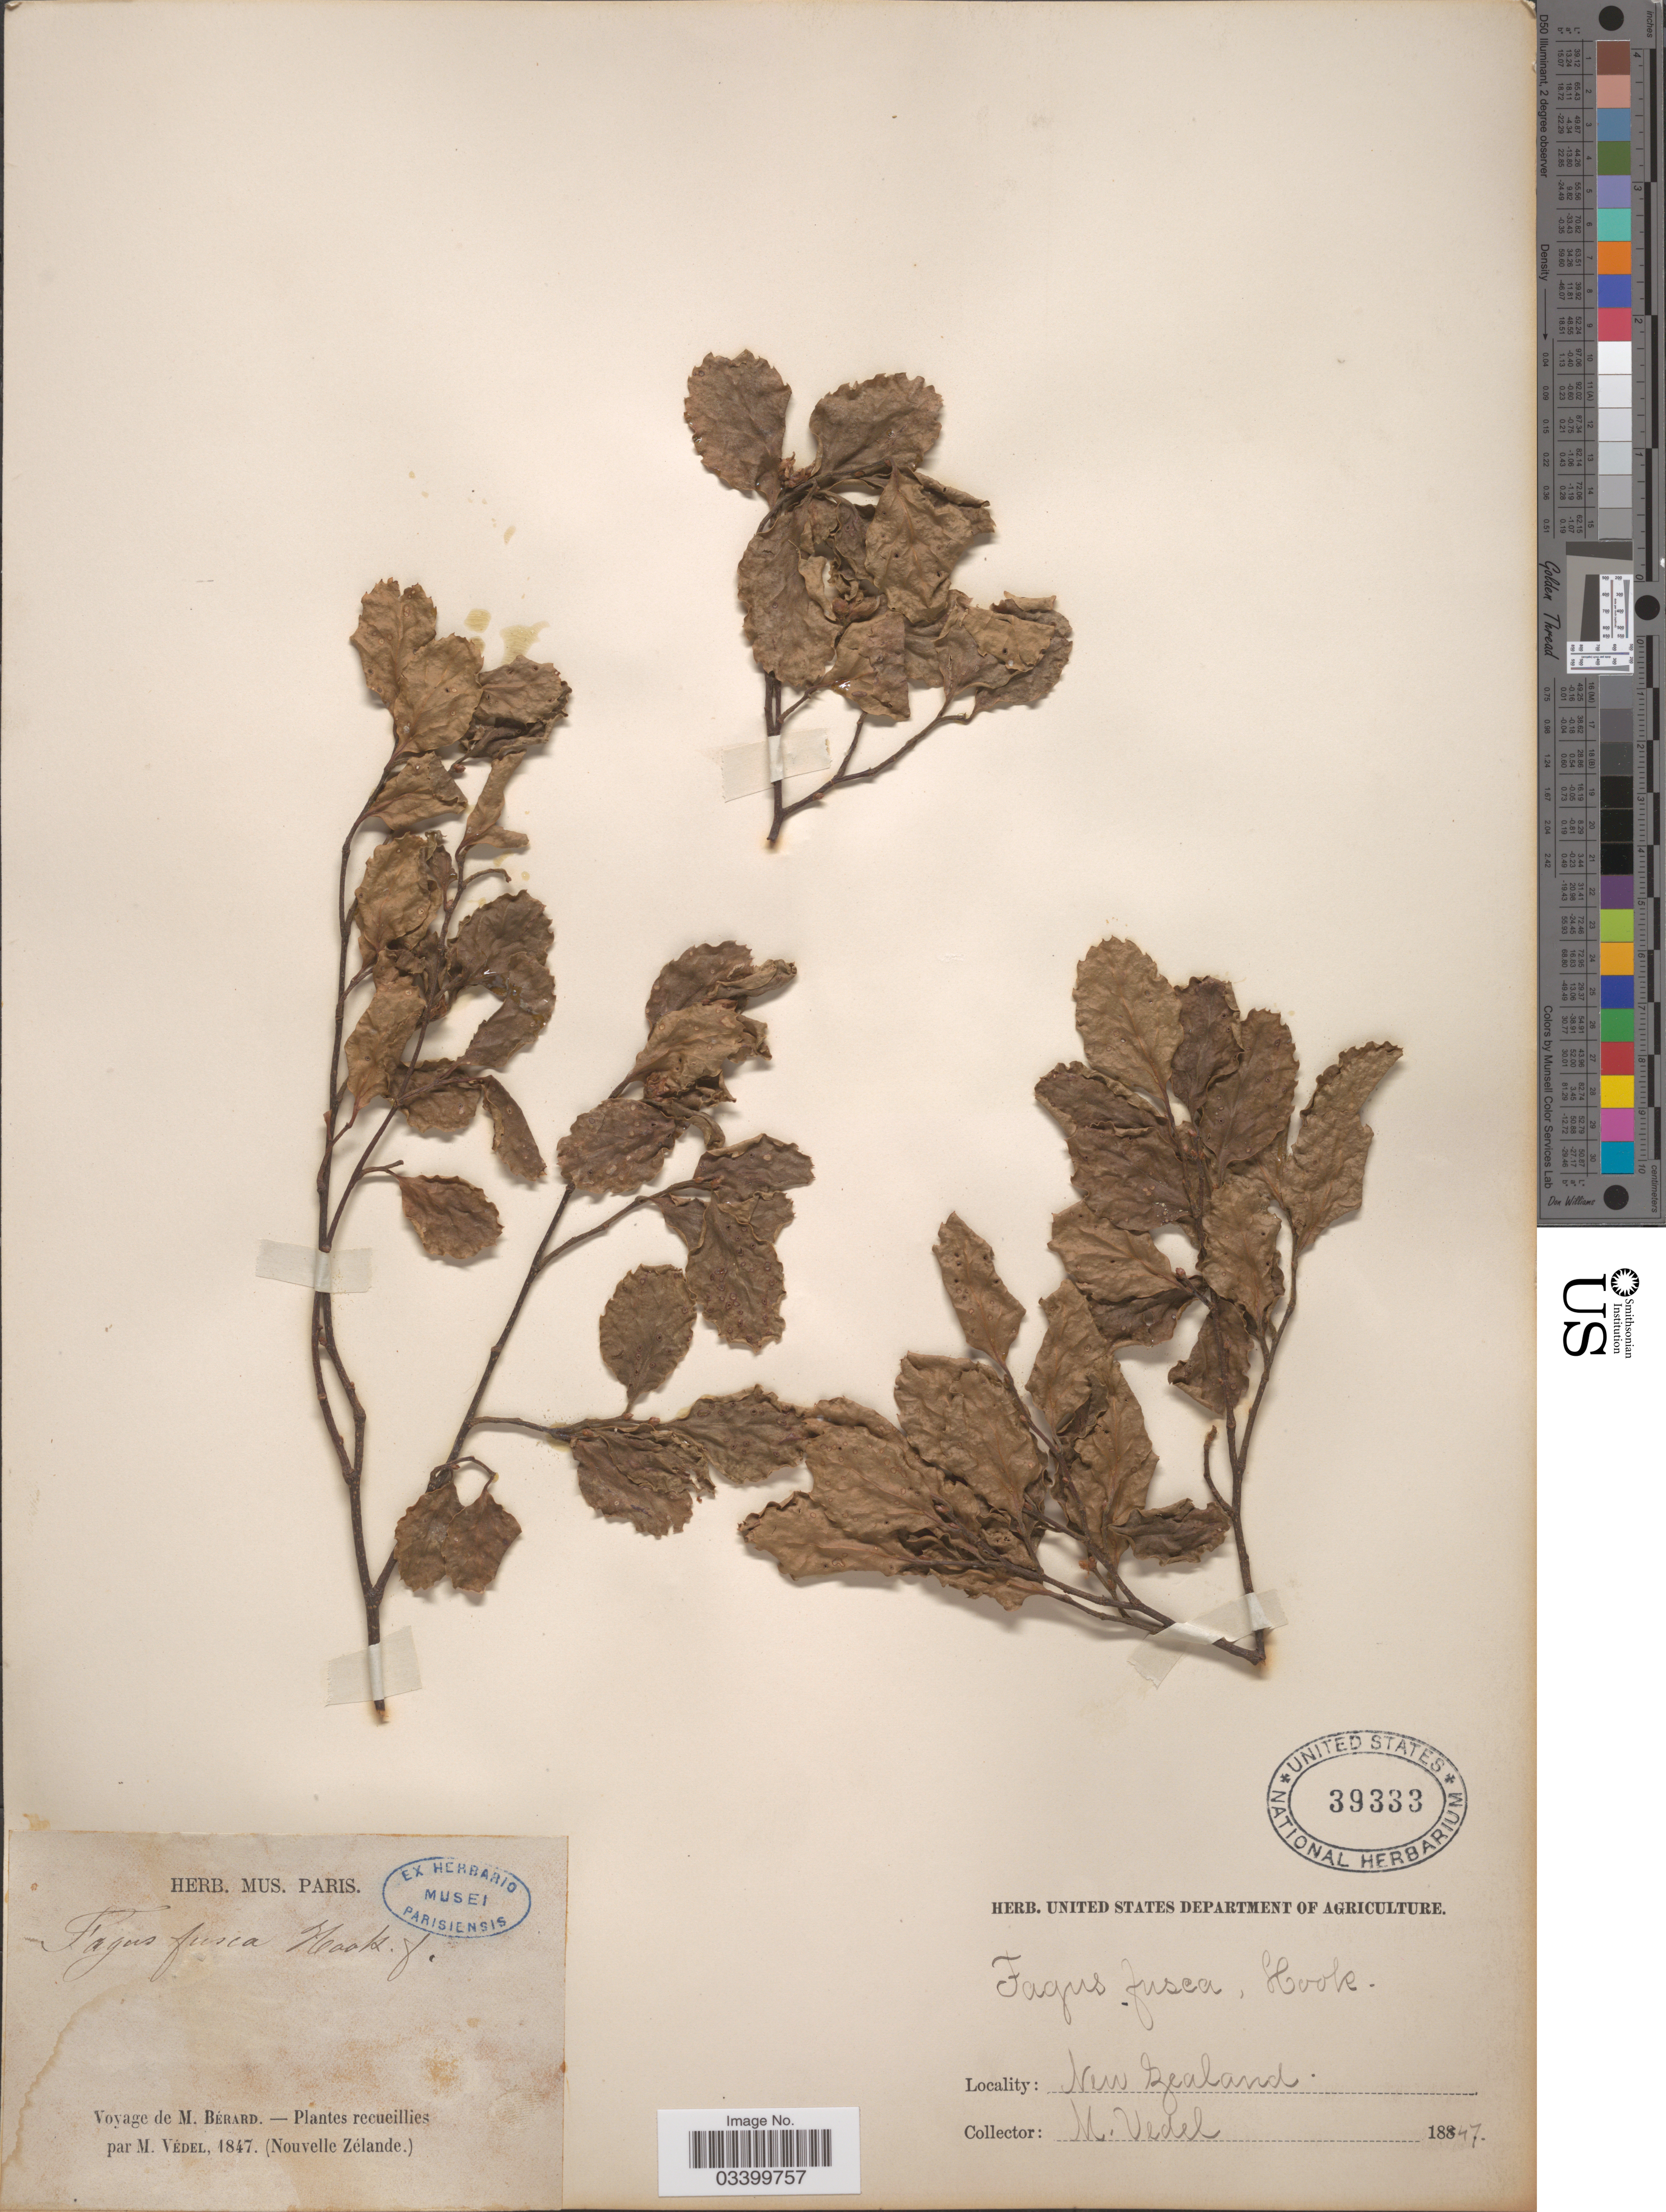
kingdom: Plantae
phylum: Tracheophyta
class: Magnoliopsida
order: Fagales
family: Nothofagaceae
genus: Nothofagus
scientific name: Nothofagus fusca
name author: (Hook. f.) Oerst.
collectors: M. Védel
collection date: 1847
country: New Zealand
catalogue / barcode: US 39333